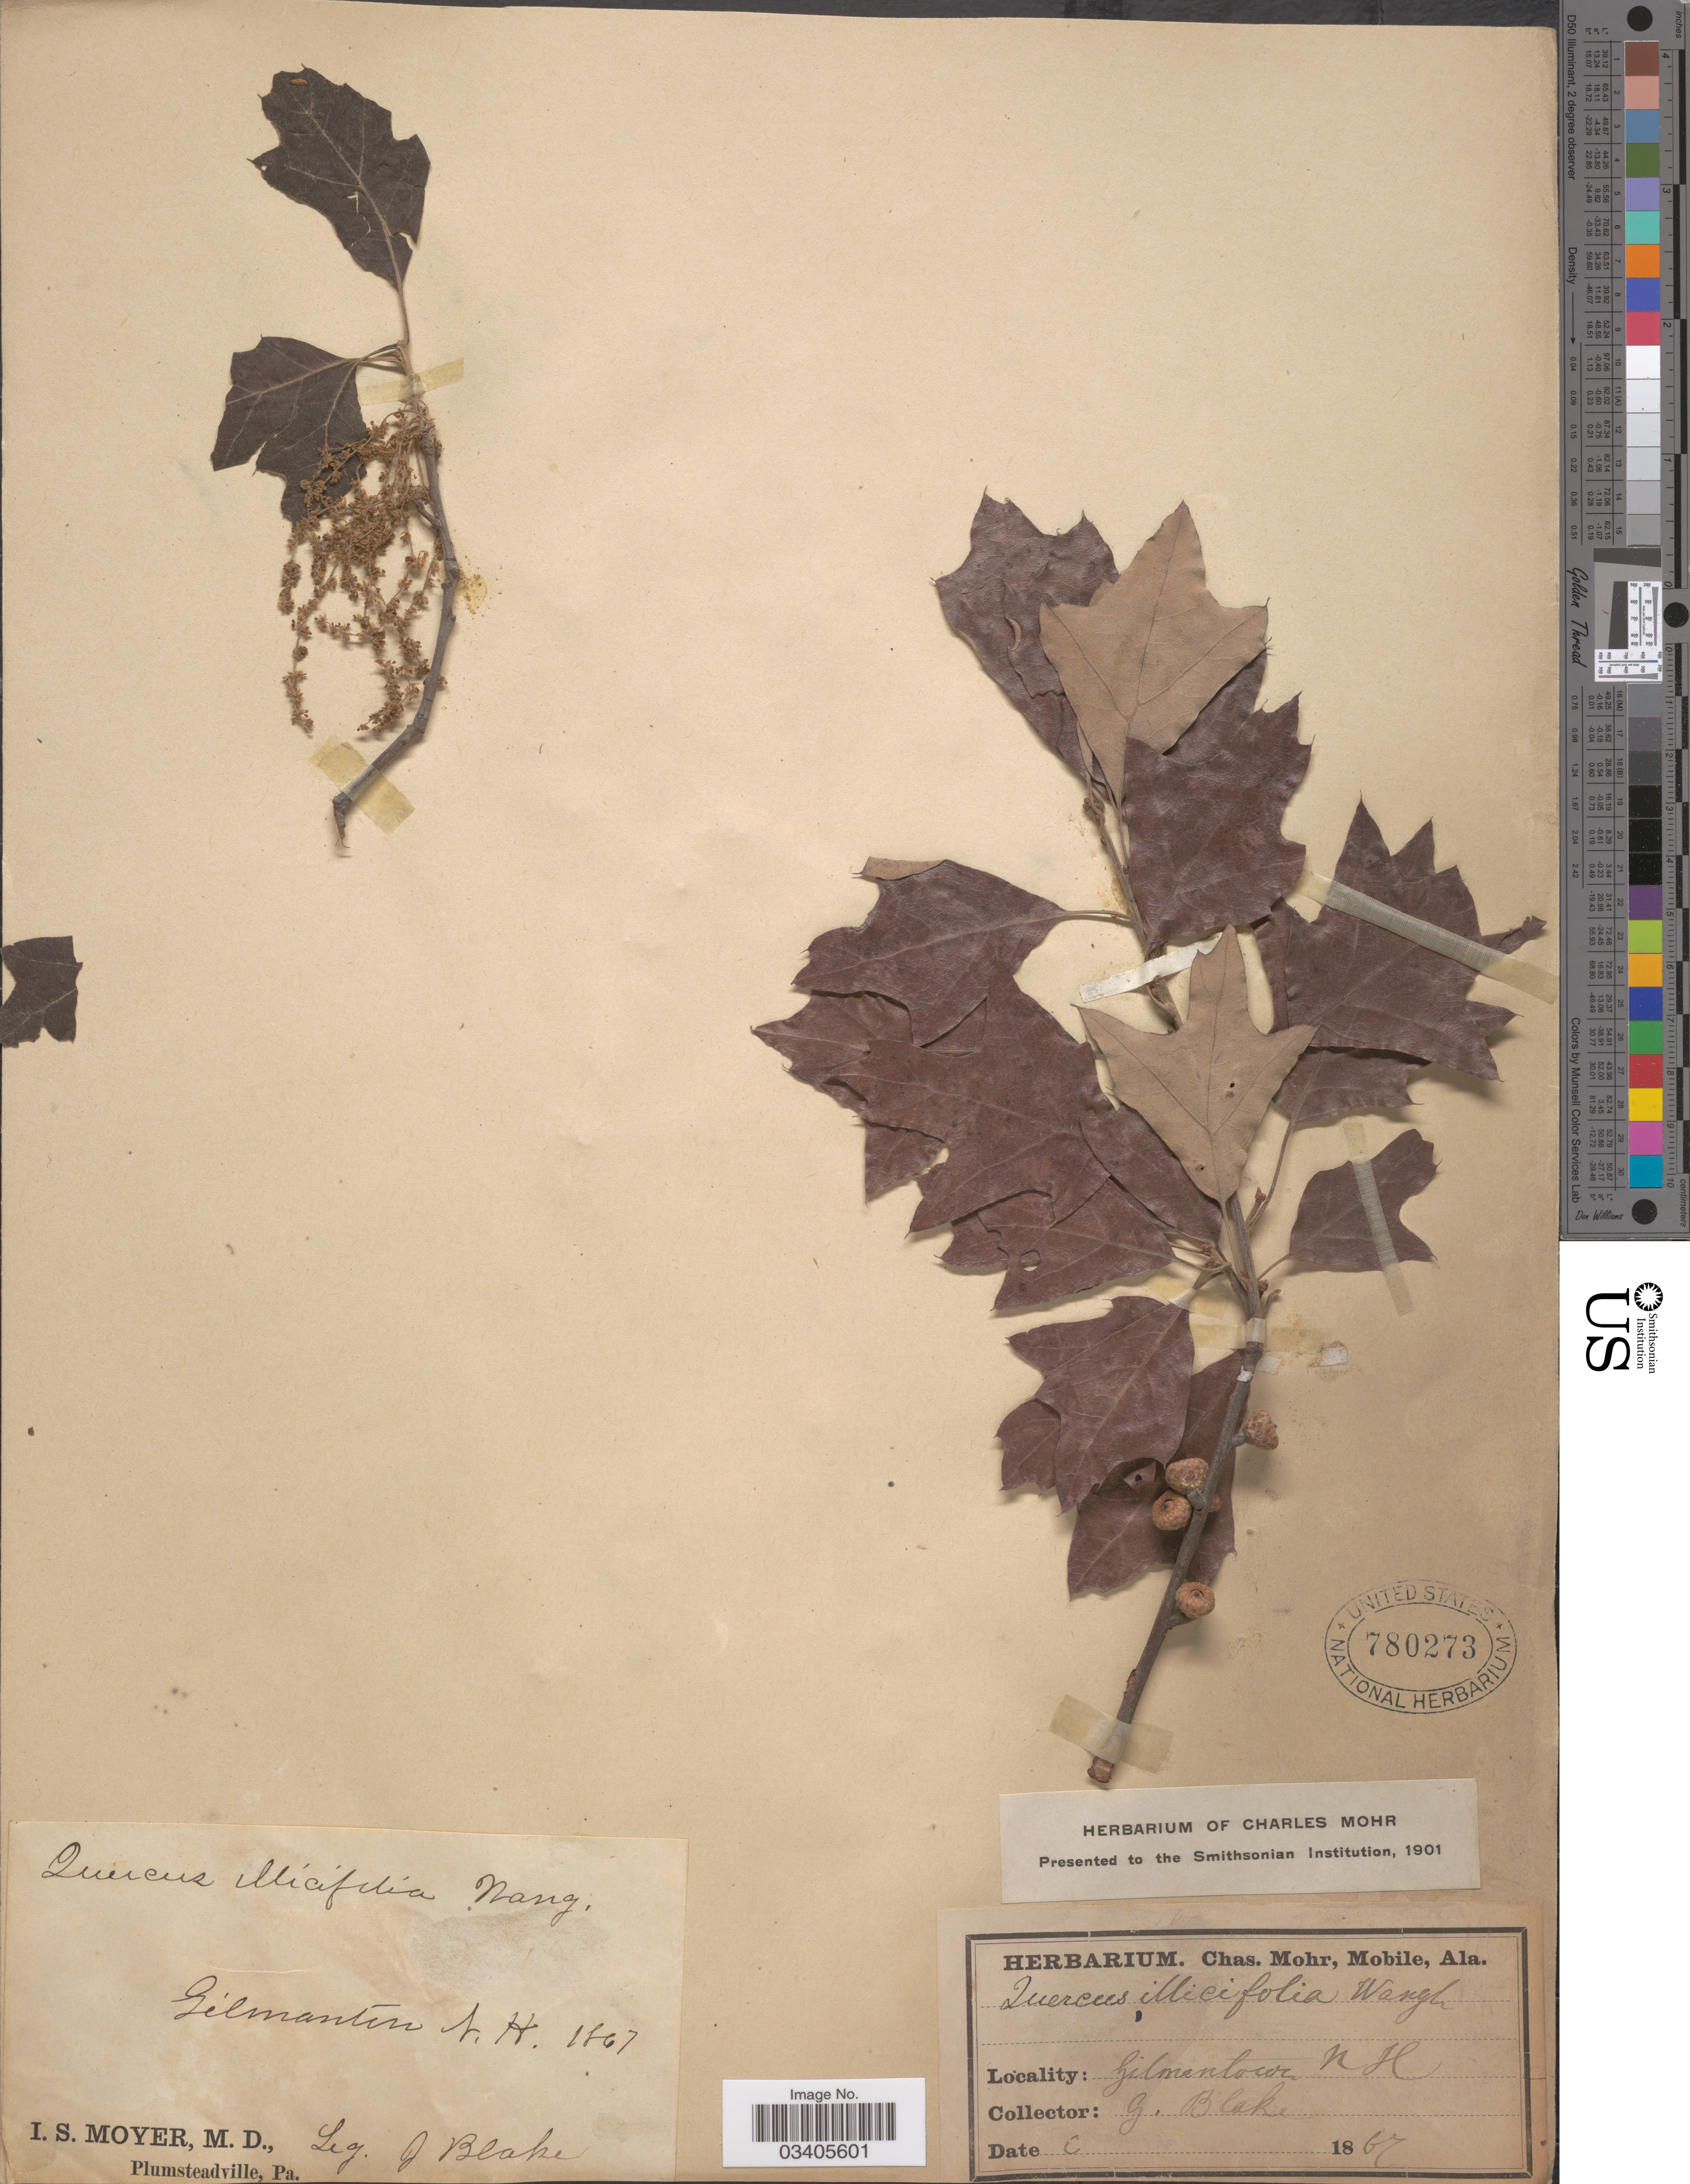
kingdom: Plantae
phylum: Tracheophyta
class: Magnoliopsida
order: Fagales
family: Fagaceae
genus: Quercus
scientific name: Quercus ilicifolia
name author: Wangenh.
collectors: J. Blake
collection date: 1867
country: United States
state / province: New Hampshire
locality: Gilmanton.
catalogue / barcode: US 780273